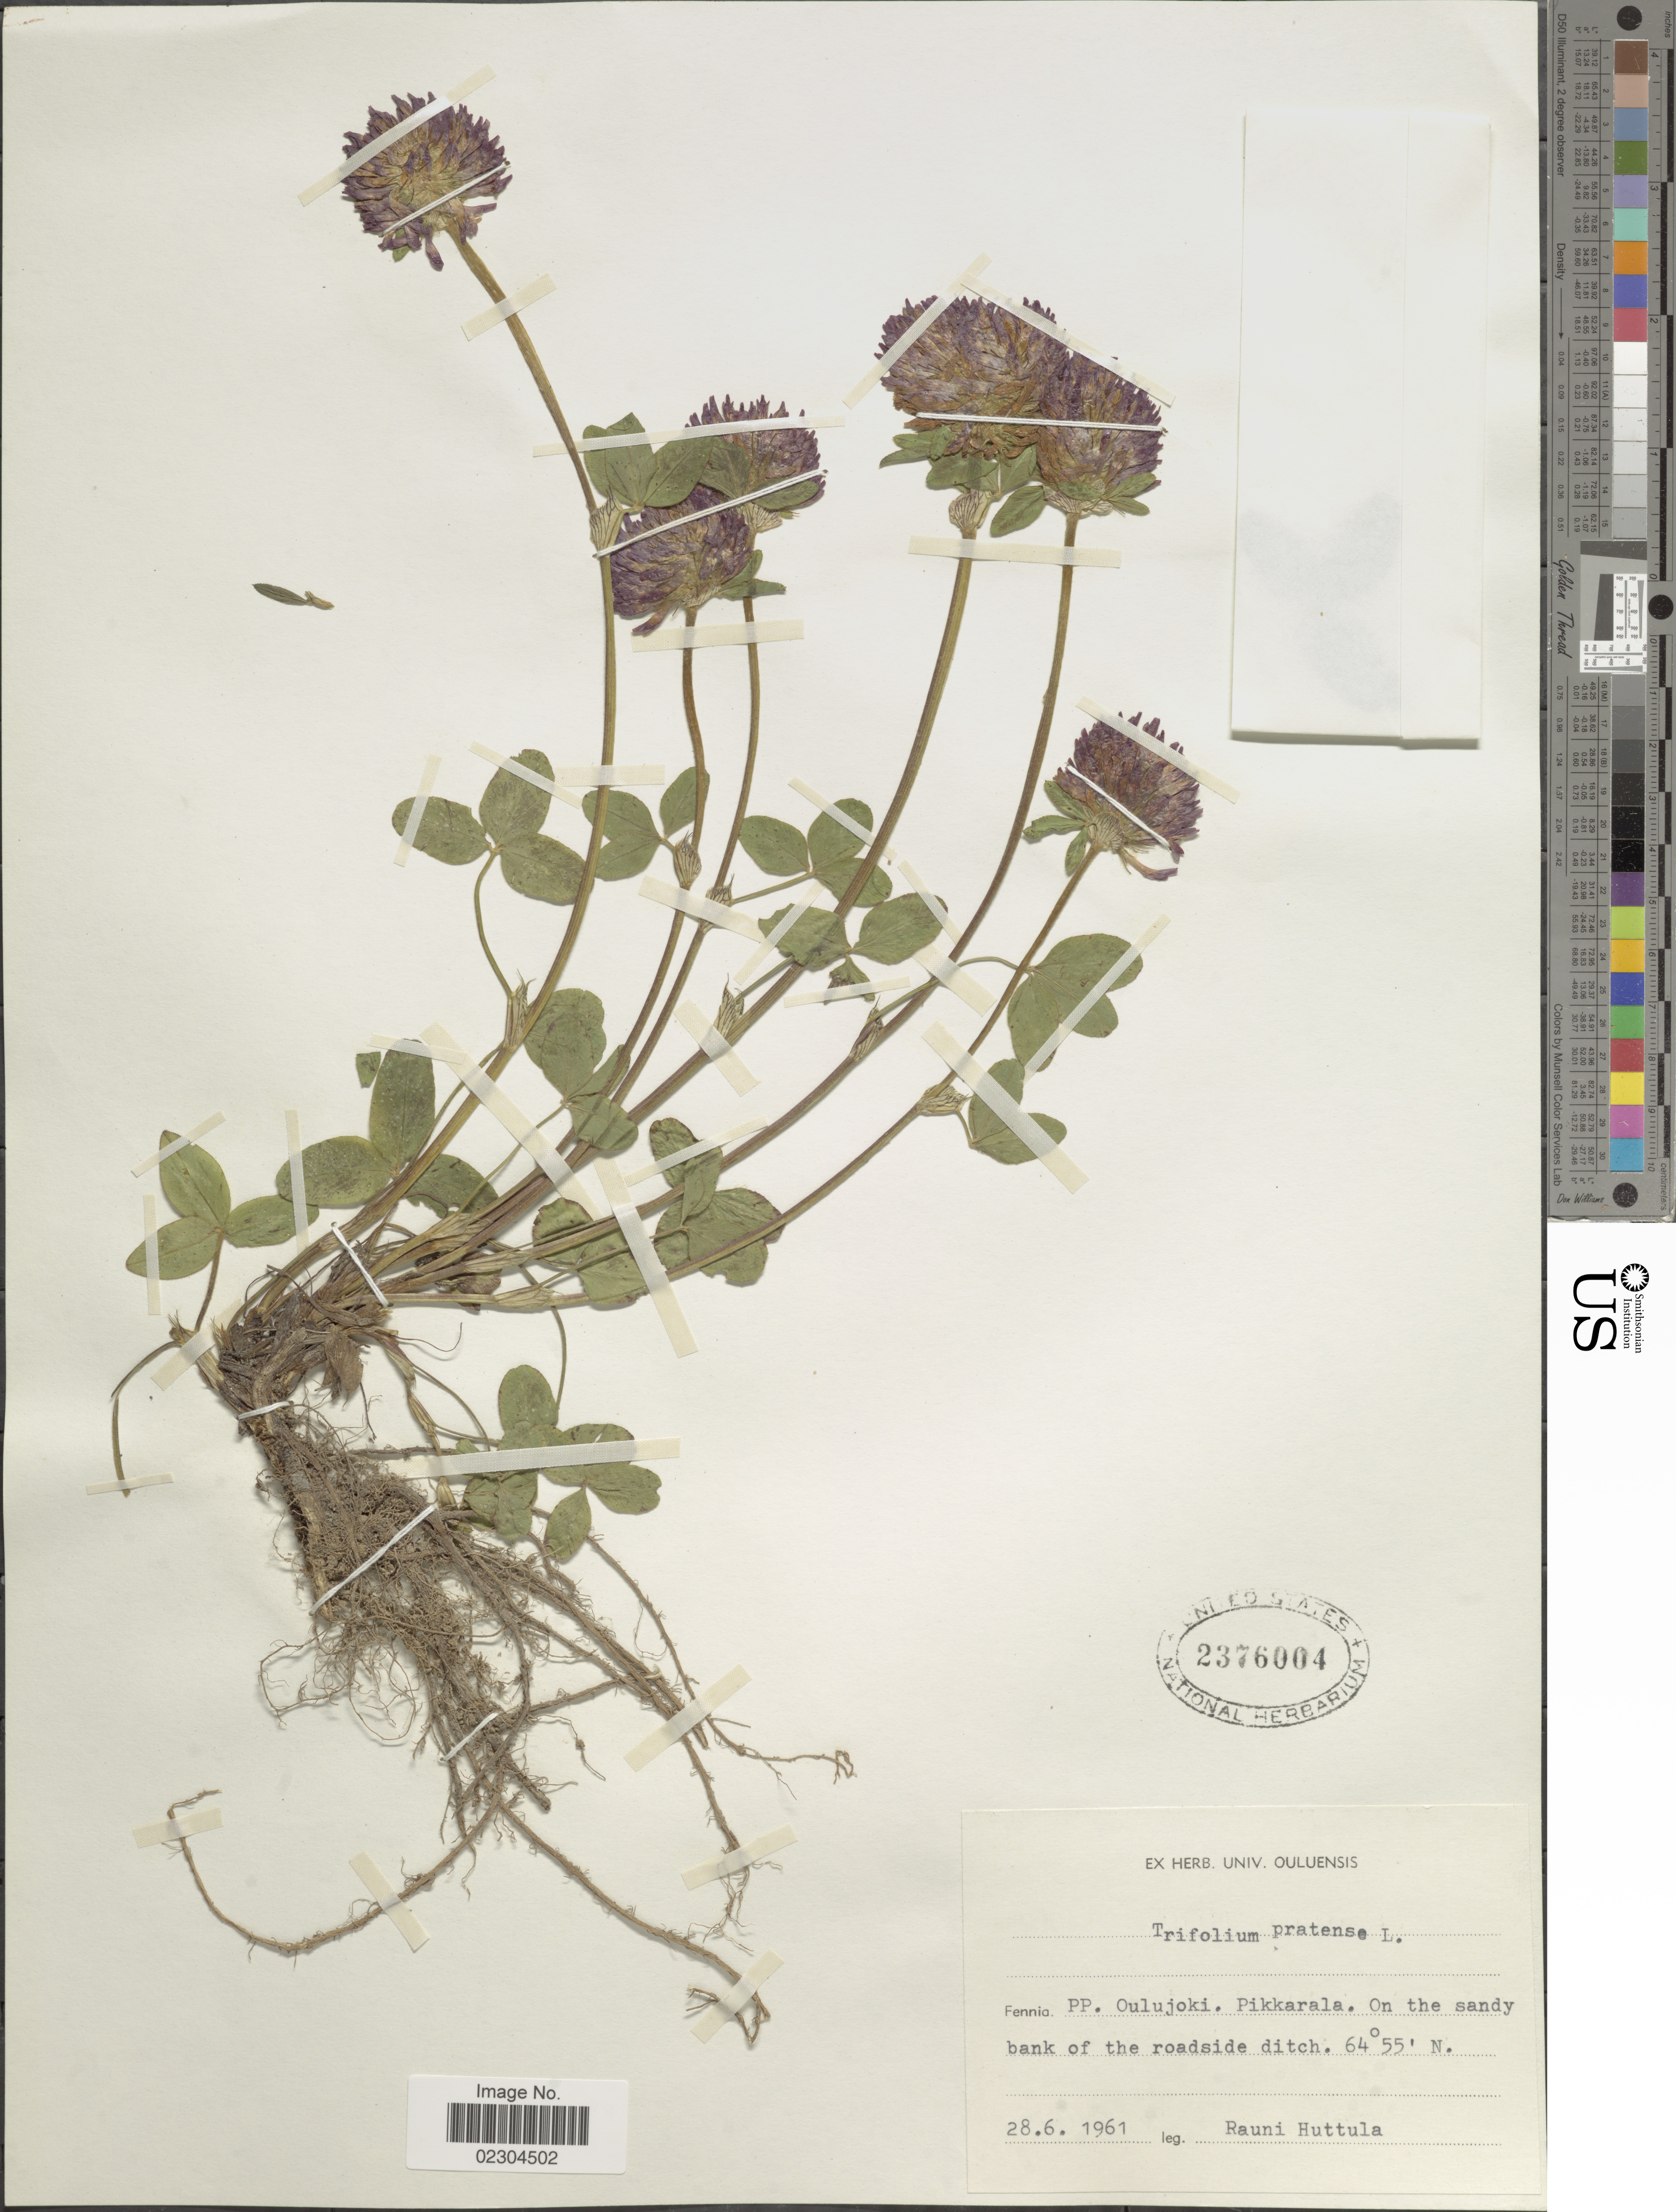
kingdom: Plantae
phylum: Tracheophyta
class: Magnoliopsida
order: Fabales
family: Fabaceae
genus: Trifolium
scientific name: Trifolium pratense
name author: L.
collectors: R. Huttula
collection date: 1961-06-28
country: Finland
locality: PP. Oulujoki, Pikkarala, On the sandy bank of the roadside ditch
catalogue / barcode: US 2376004